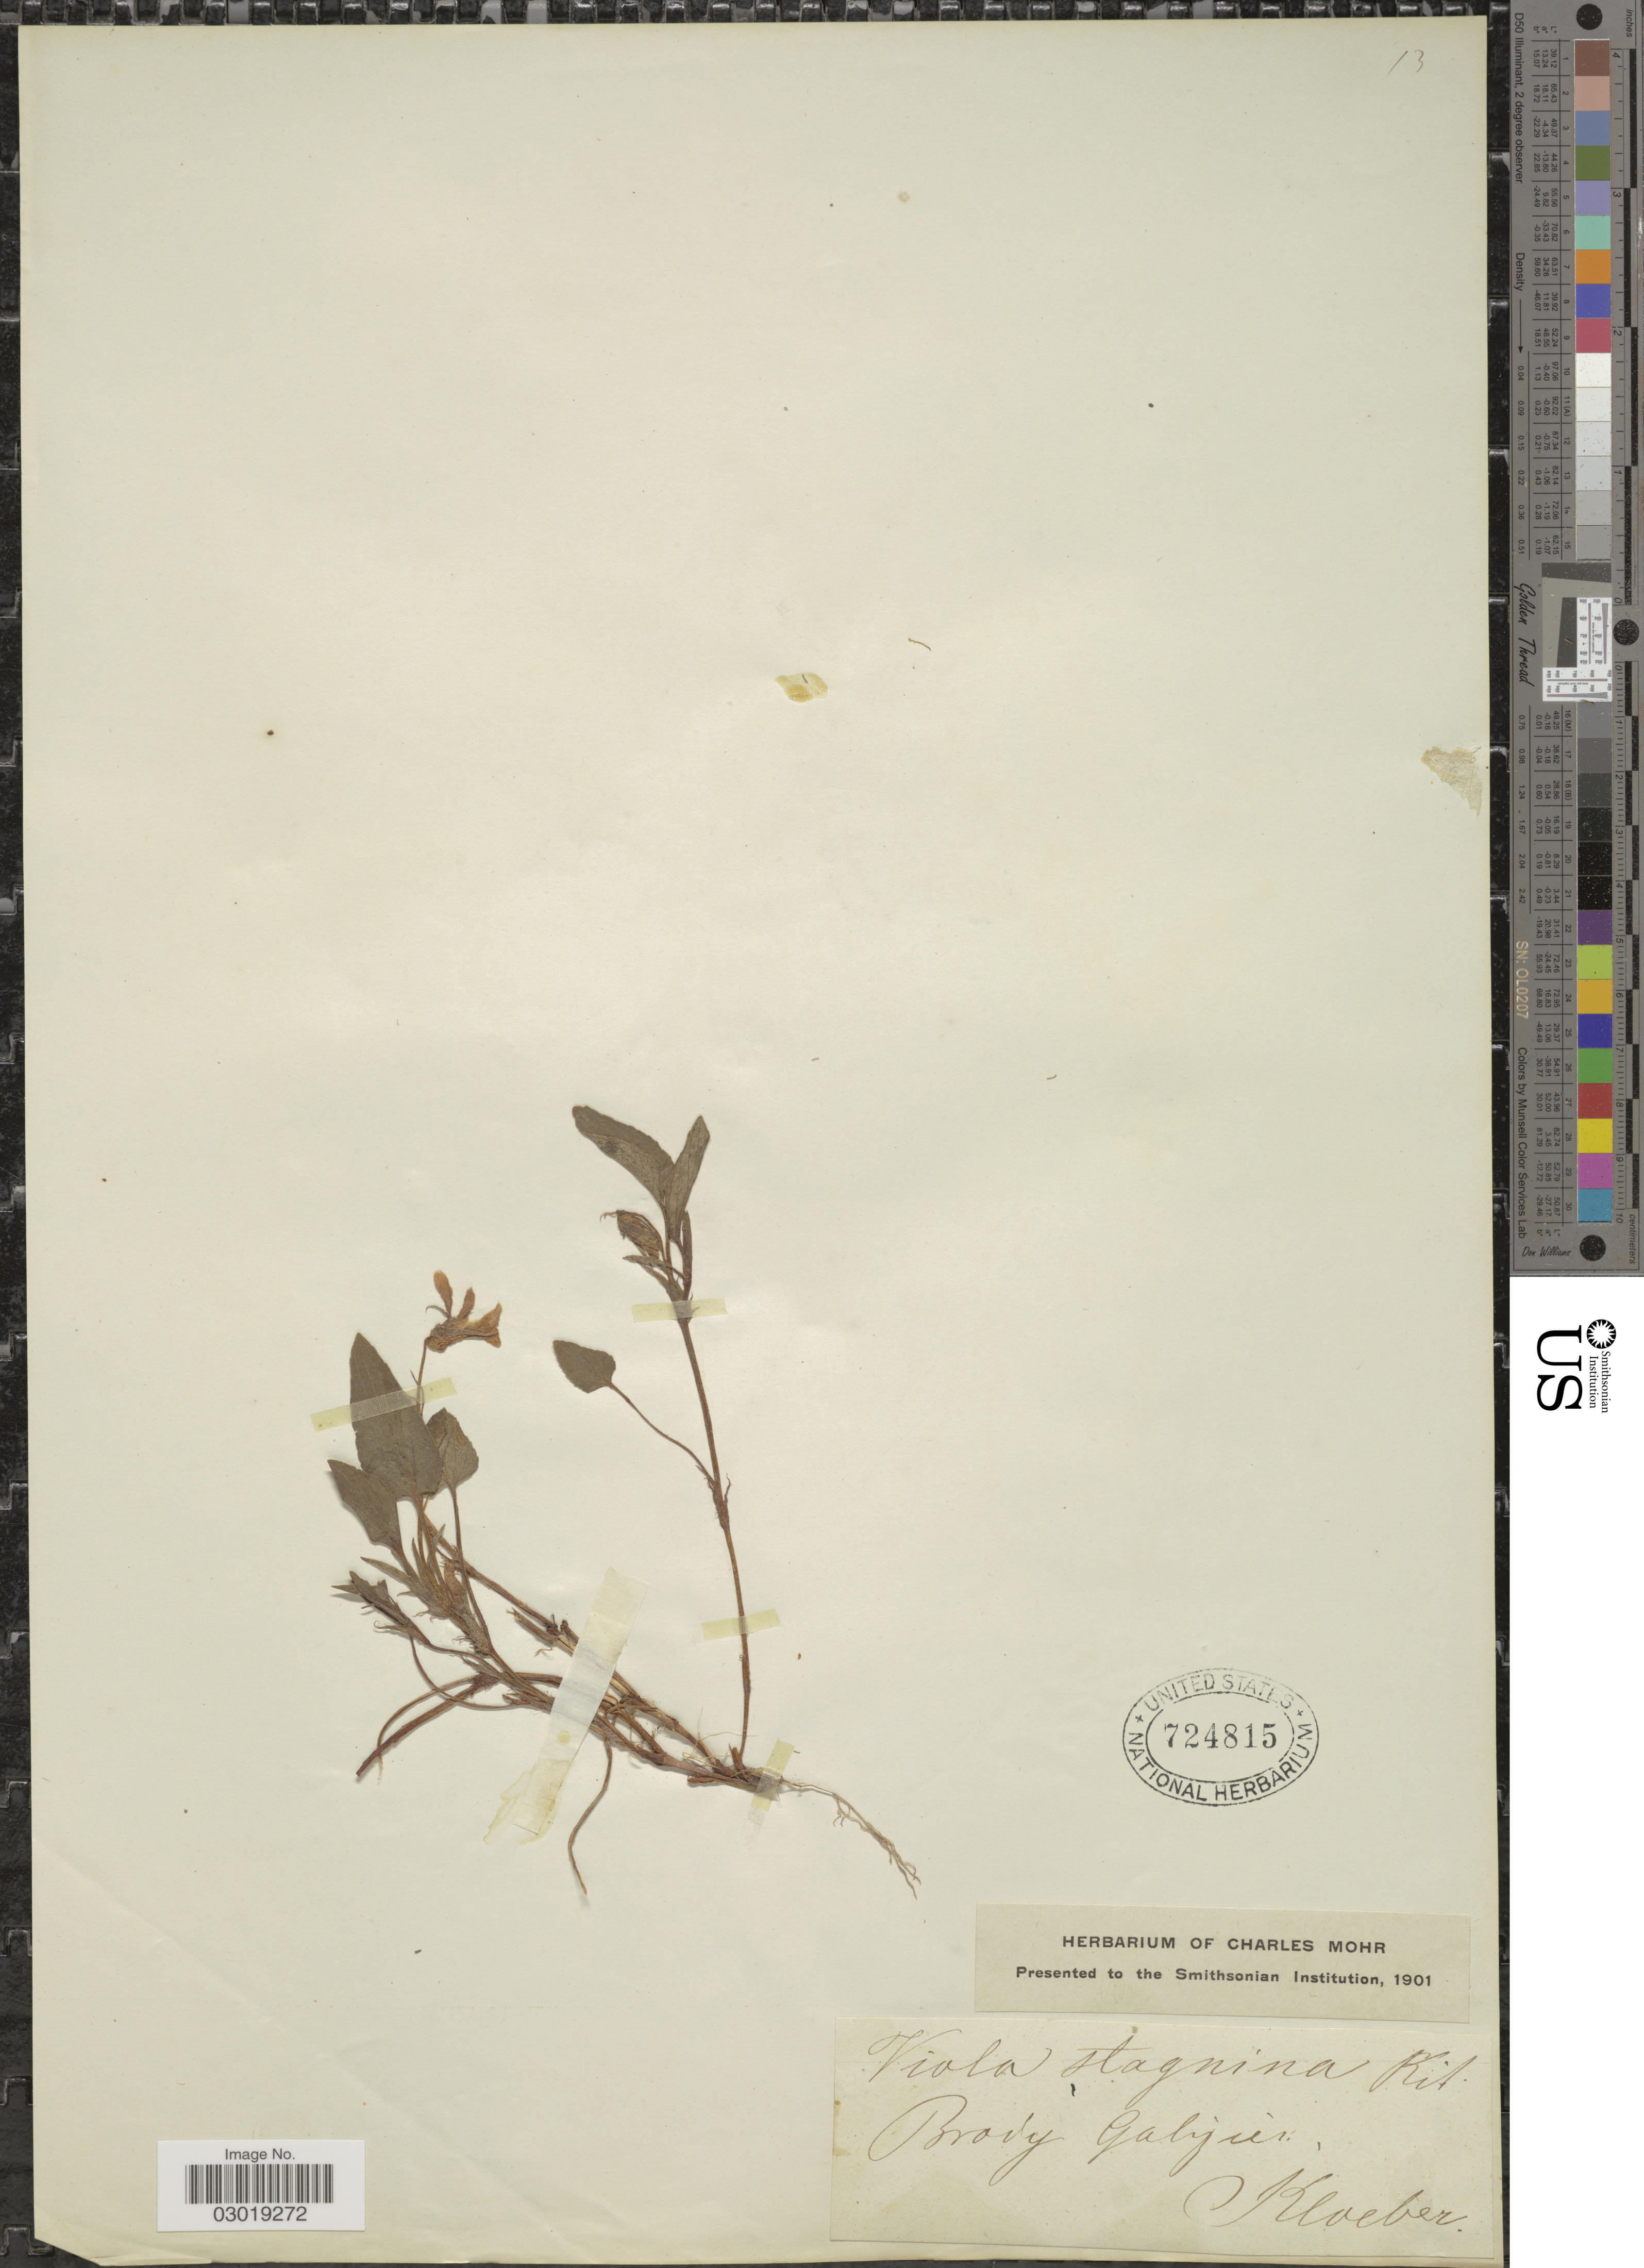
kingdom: Plantae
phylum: Tracheophyta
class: Magnoliopsida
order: Malpighiales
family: Violaceae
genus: Viola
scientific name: Viola stagnina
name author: Kit.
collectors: Kloeber, --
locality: Brody Gabjier [interpreted].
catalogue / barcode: US 724815